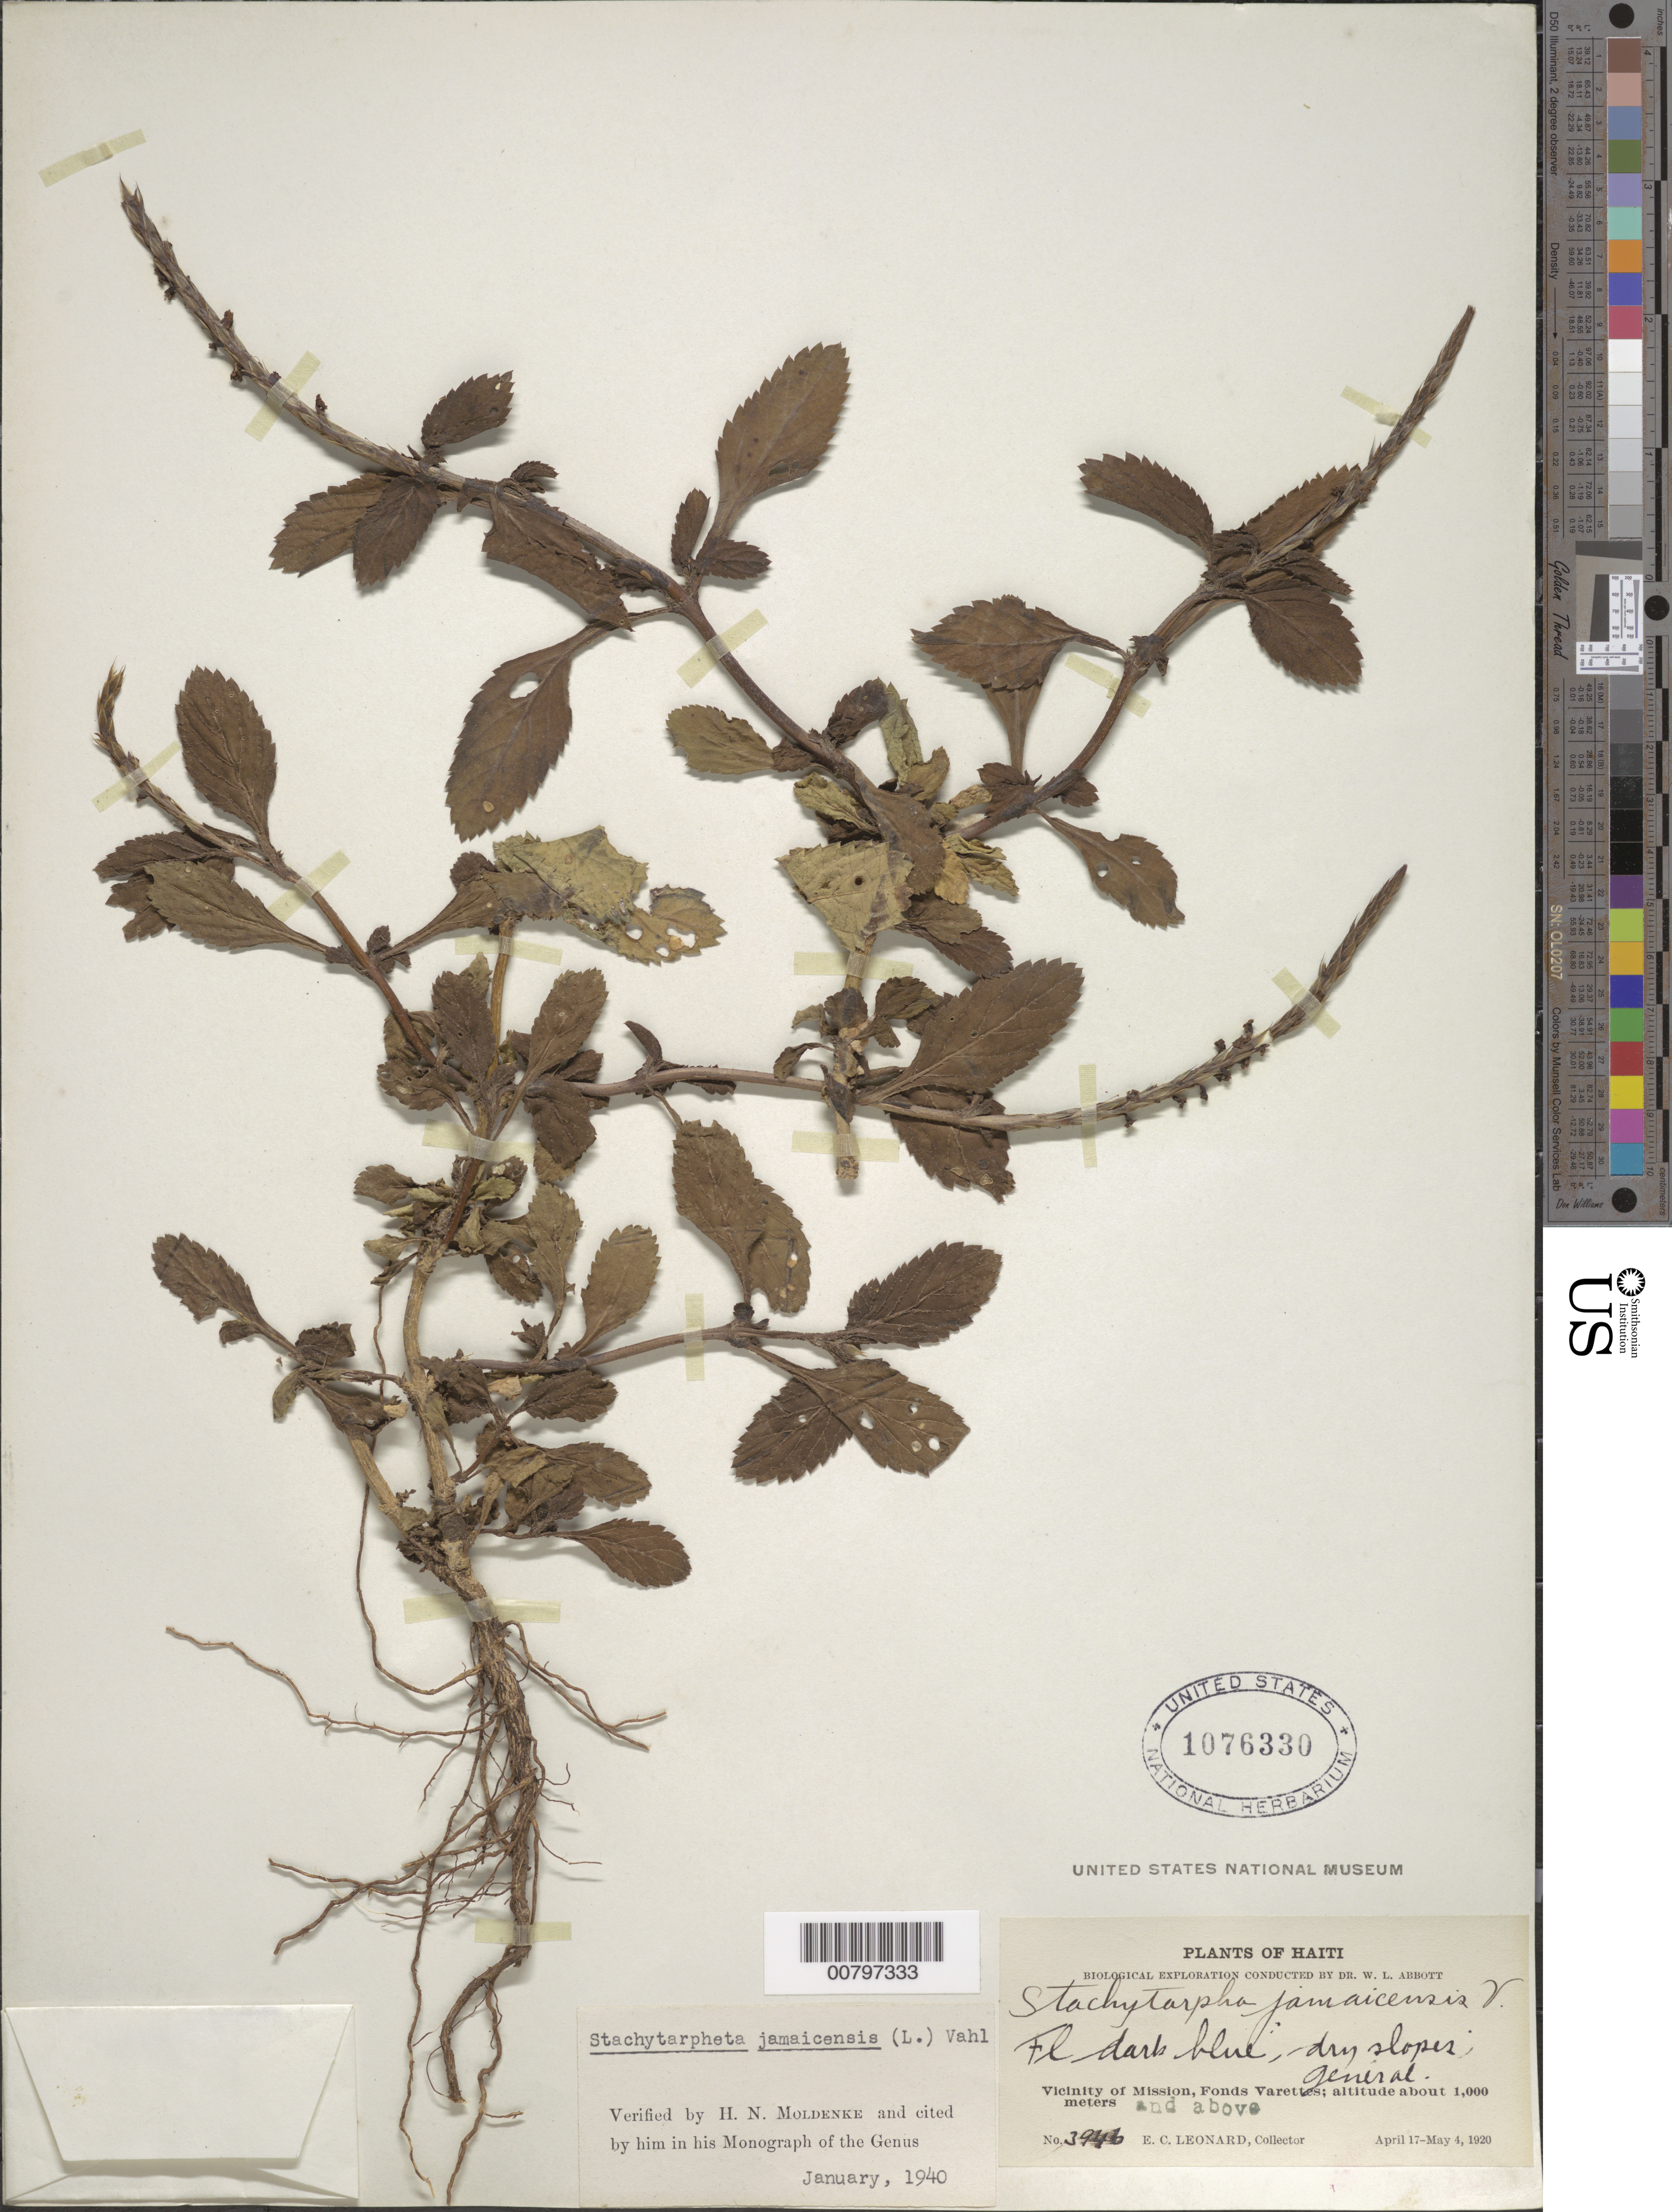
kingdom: Plantae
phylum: Tracheophyta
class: Magnoliopsida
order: Lamiales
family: Verbenaceae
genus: Stachytarpheta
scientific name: Stachytarpheta jamaicensis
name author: (L.) Vahl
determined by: Moldenke, H. N.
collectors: E. C. Leonard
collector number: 3946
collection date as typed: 17 Apr 1920 to 04 May 1920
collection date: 1920-04-17/1920-05-04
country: Haiti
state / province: Ouest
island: Hispaniola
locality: Vicinity of Mission, Fond Verrettes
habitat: Dry slopes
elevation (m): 1000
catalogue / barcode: US 1076330